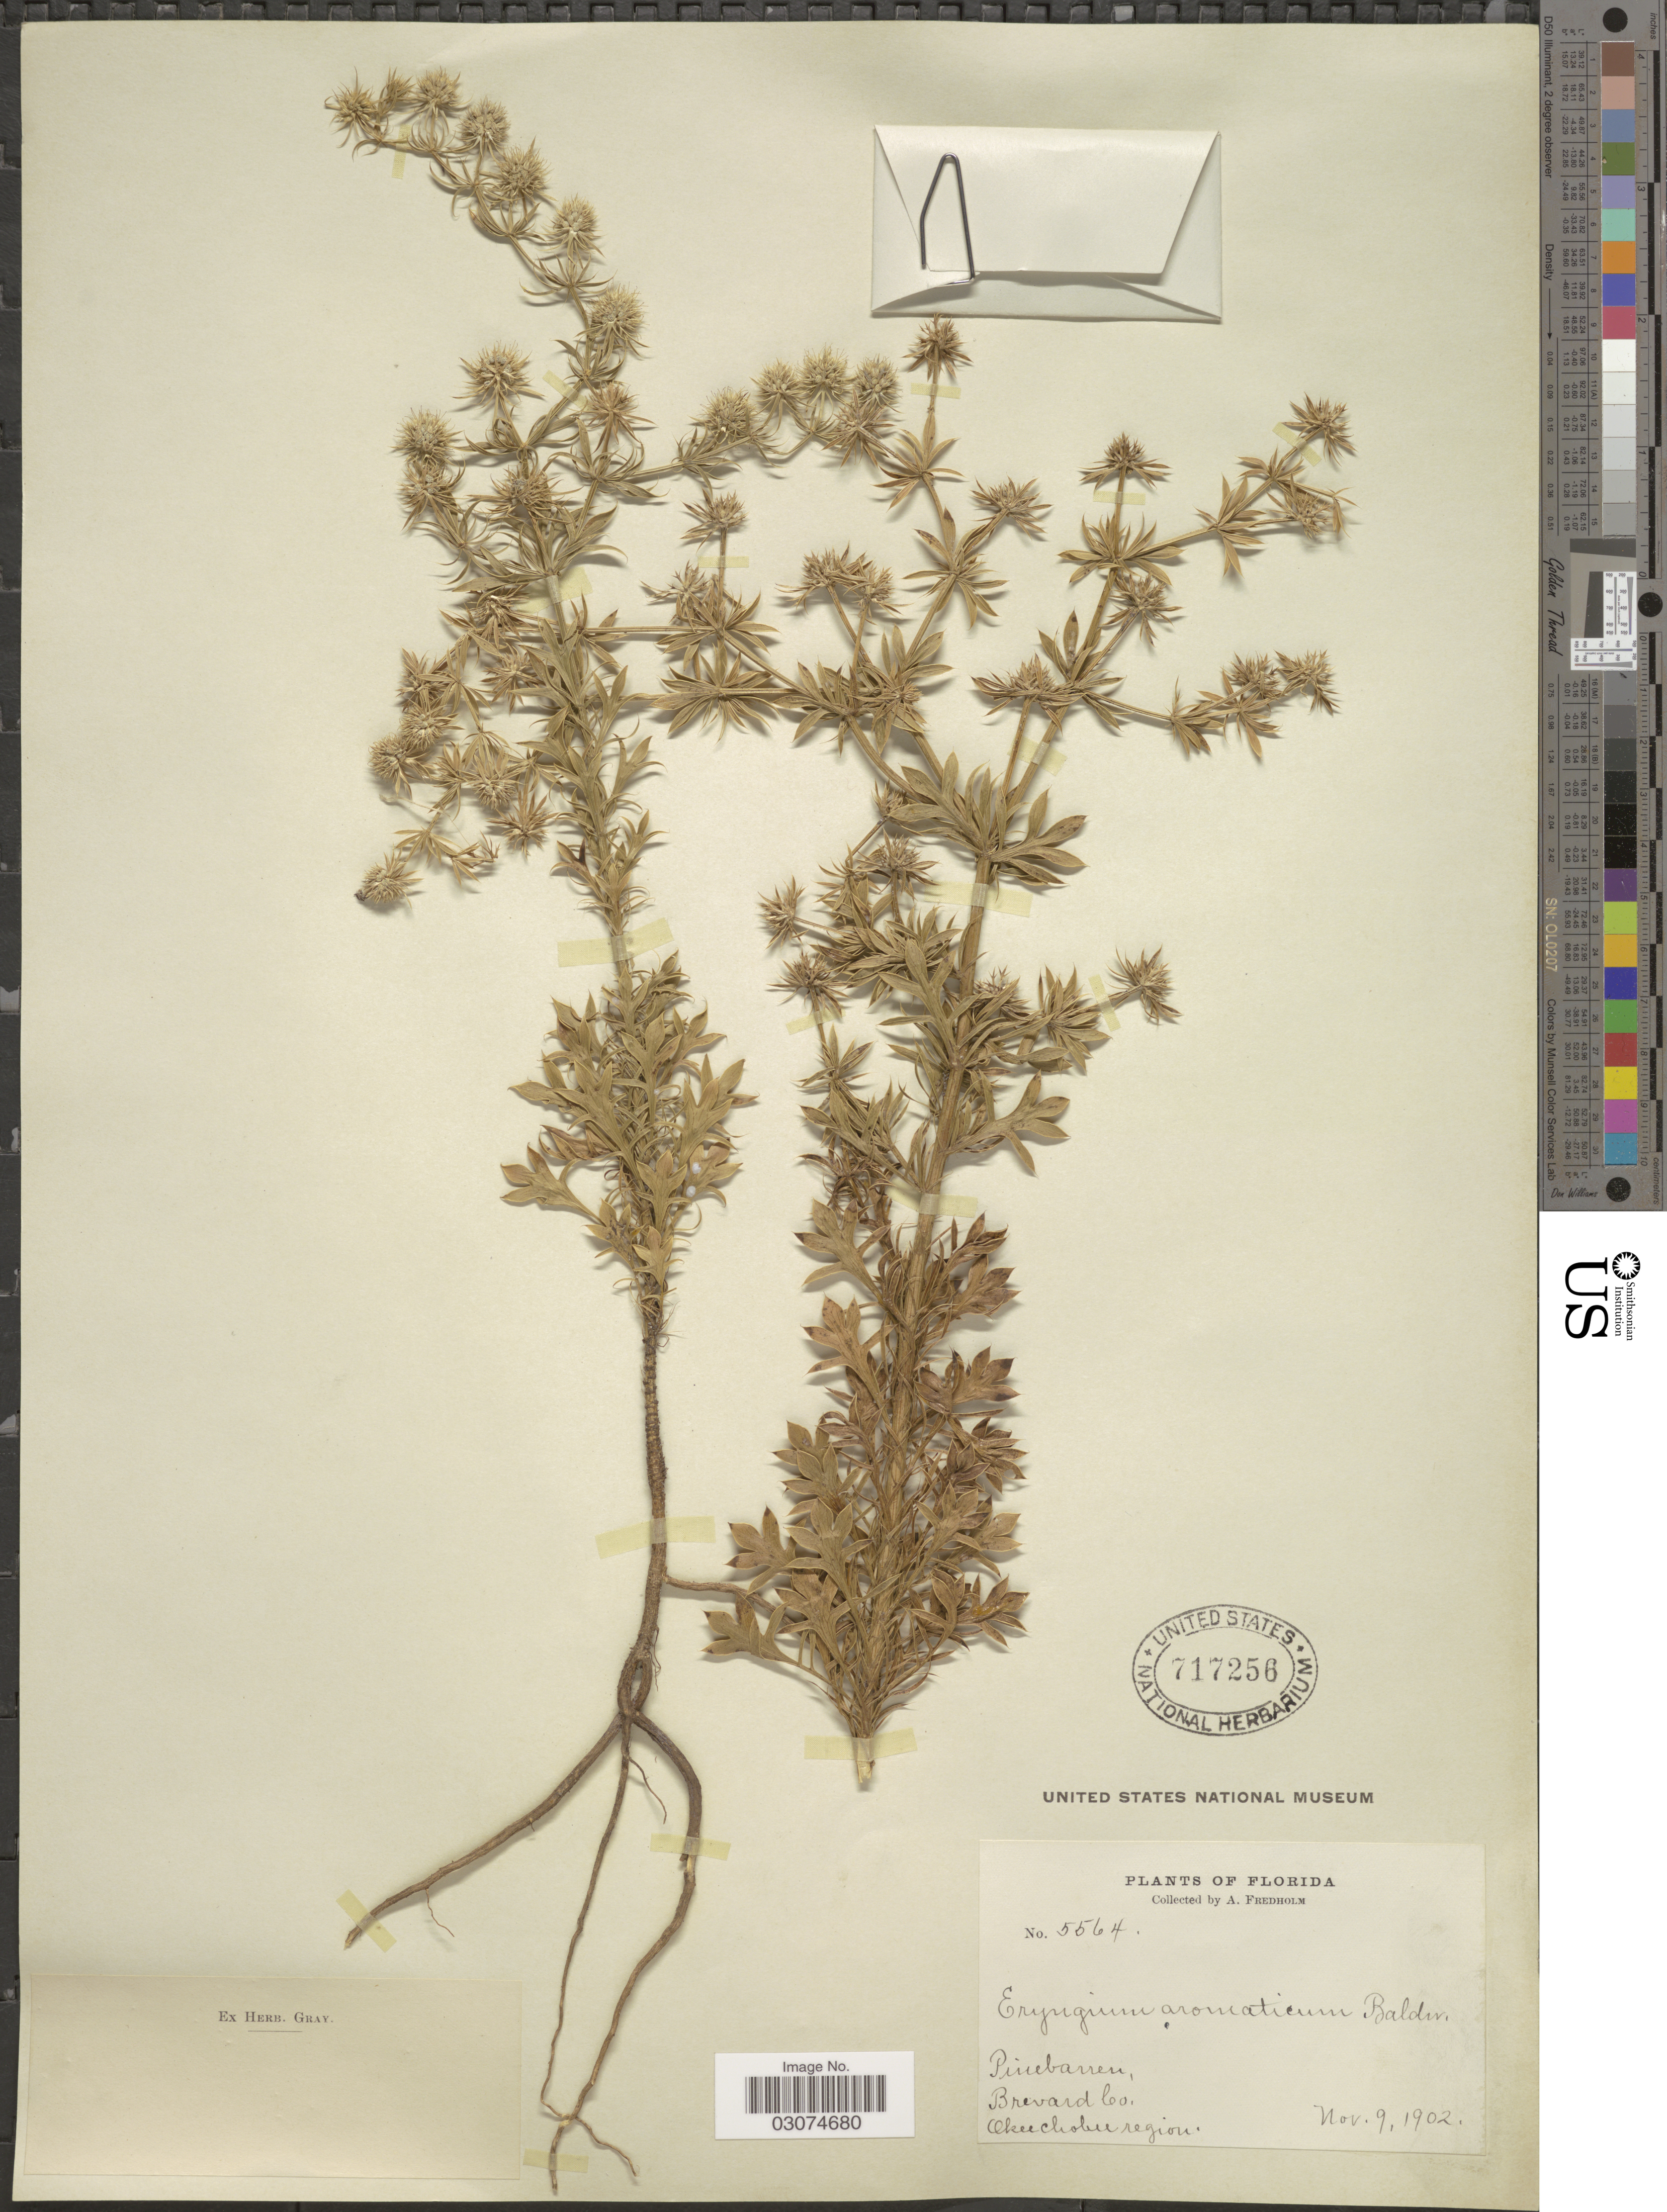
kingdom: Plantae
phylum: Tracheophyta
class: Magnoliopsida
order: Apiales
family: Apiaceae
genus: Eryngium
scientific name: Eryngium aromaticum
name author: Baldwin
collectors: A. Fredholm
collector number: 5564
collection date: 1902-11-09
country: United States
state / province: Florida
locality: Pinebarren, Brevard Co., Okeechokee region.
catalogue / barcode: US 717256